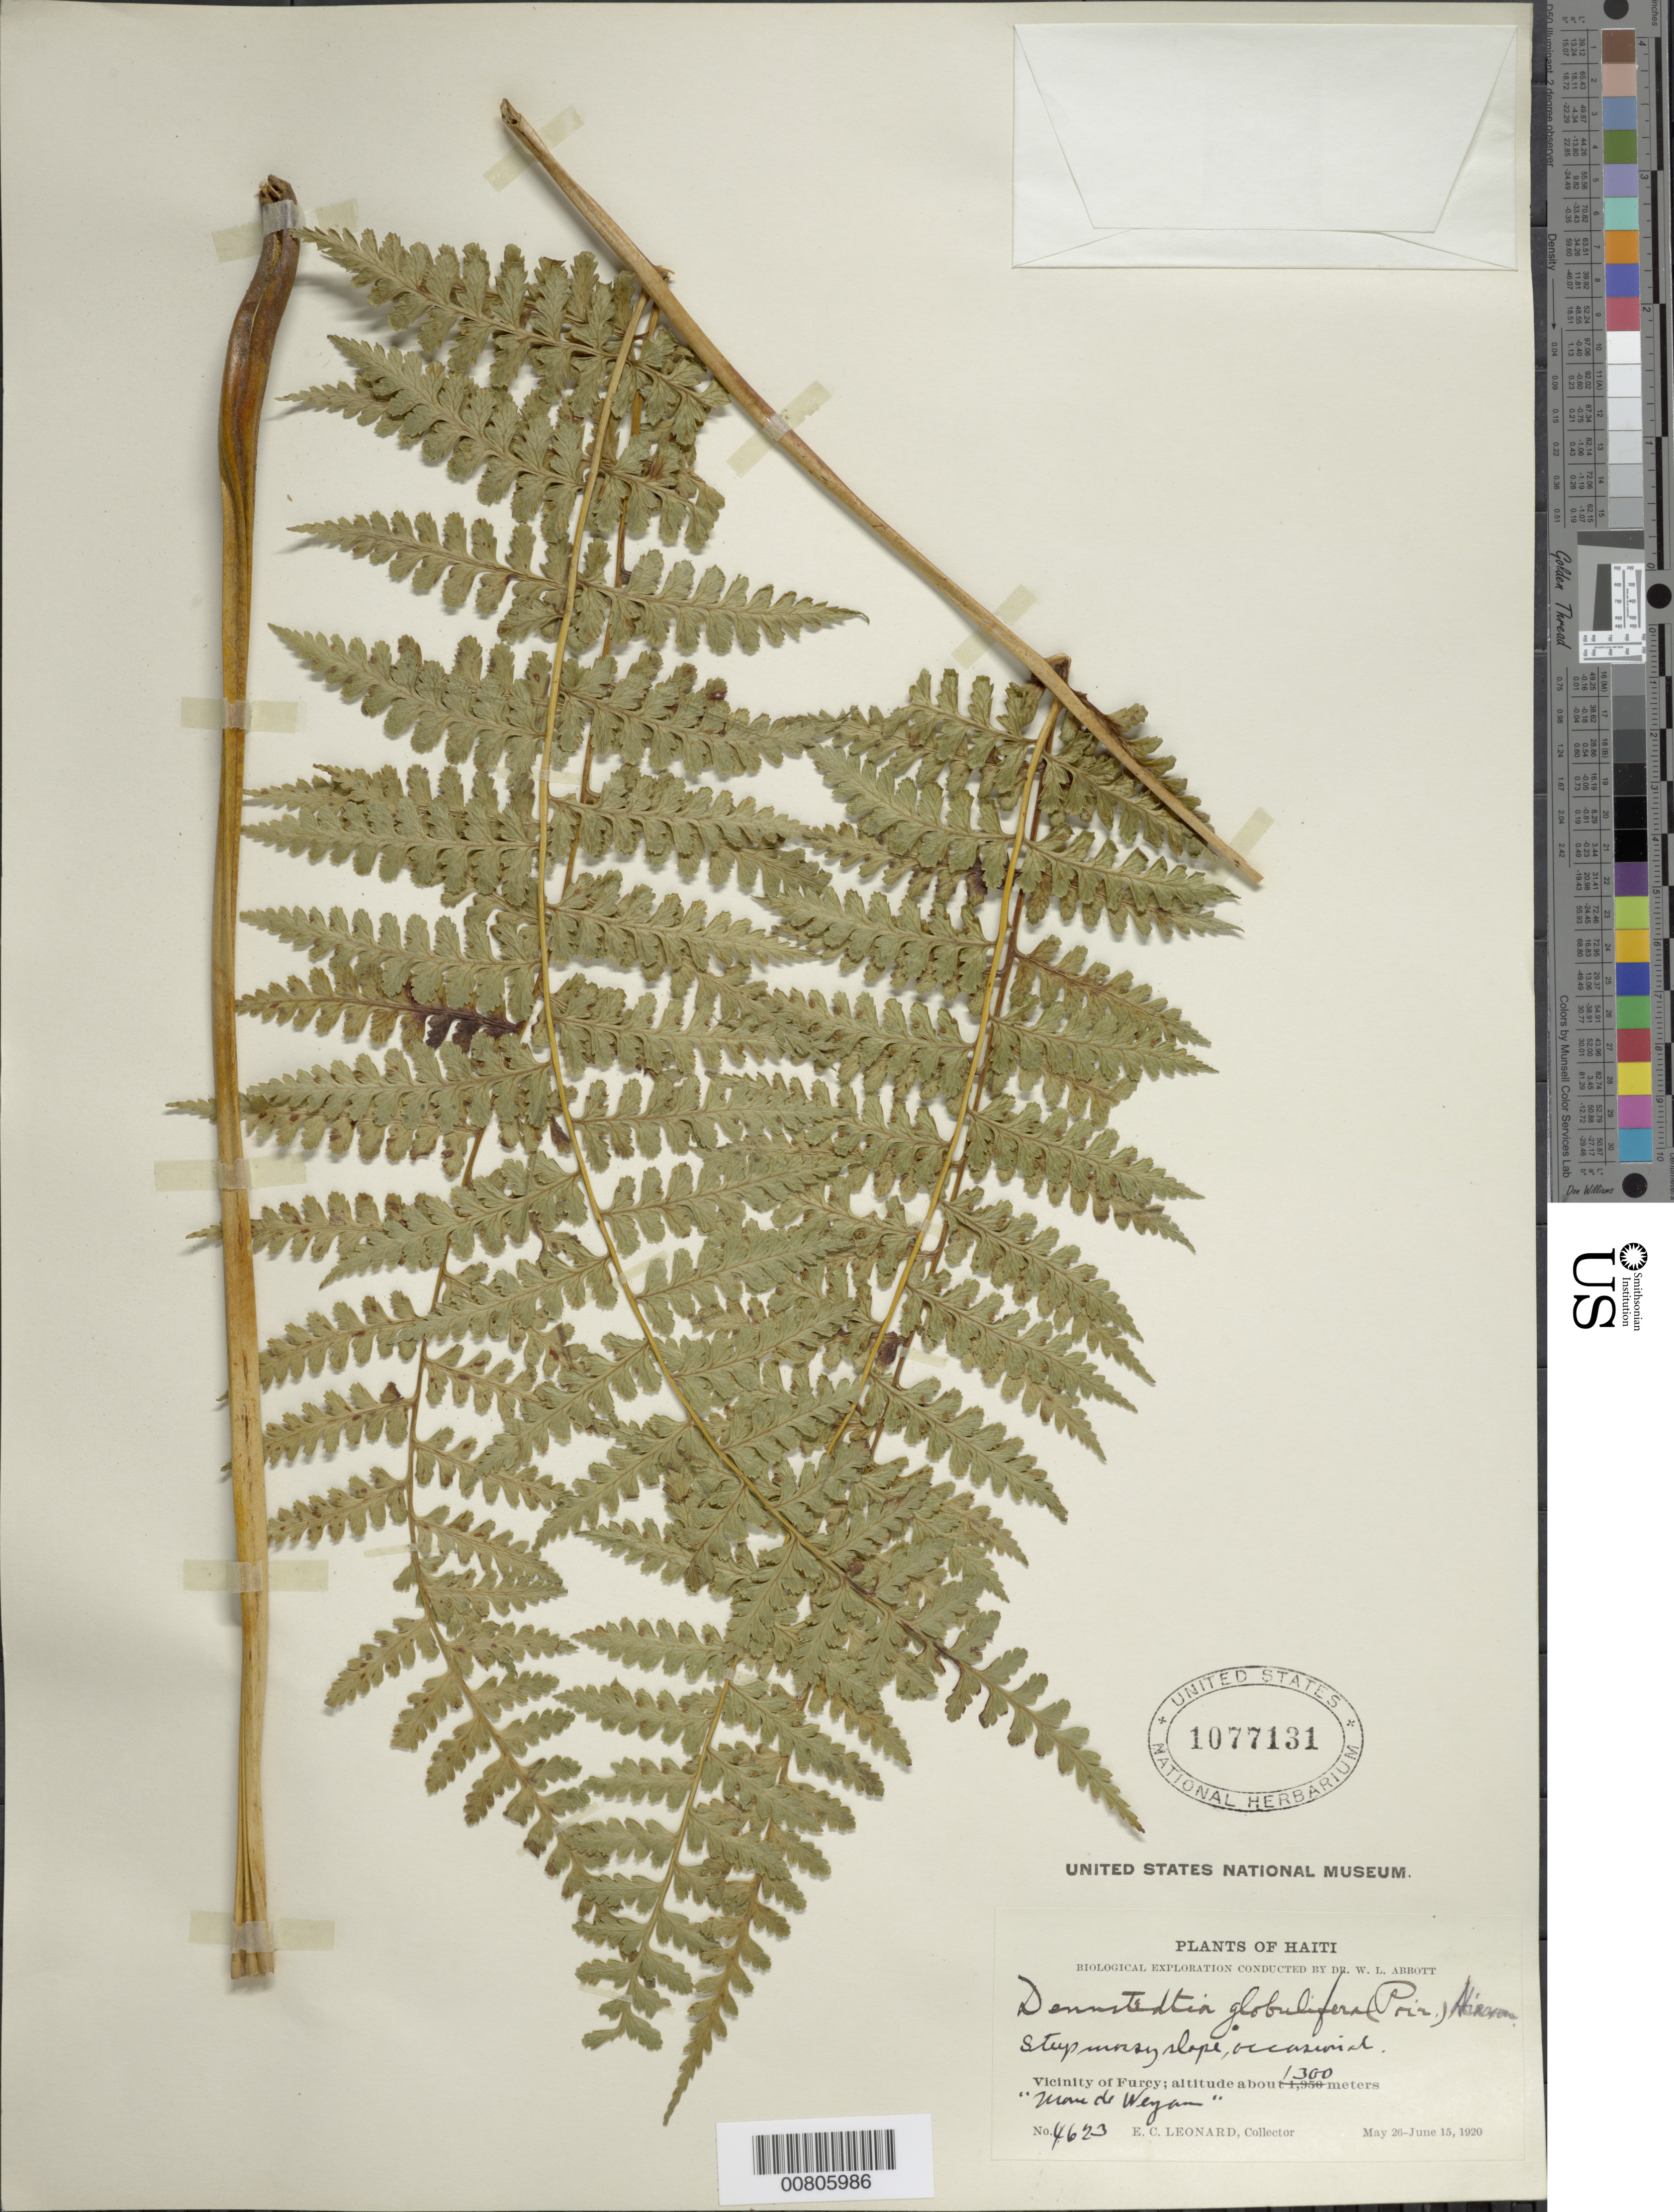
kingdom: Plantae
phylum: Tracheophyta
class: Polypodiopsida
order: Polypodiales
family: Dennstaedtiaceae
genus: Dennstaedtia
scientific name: Dennstaedtia globulifera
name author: (Poir.) Hieron.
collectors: E. C. Leonard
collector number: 4623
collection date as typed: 26 May 1920 to 15 Jun 1920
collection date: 1920-05-26/1920-06-15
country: Haiti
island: Hispaniola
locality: Furcy vicinity, Morne de Wegan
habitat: Steep mossy slope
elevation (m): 1300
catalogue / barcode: US 1077131